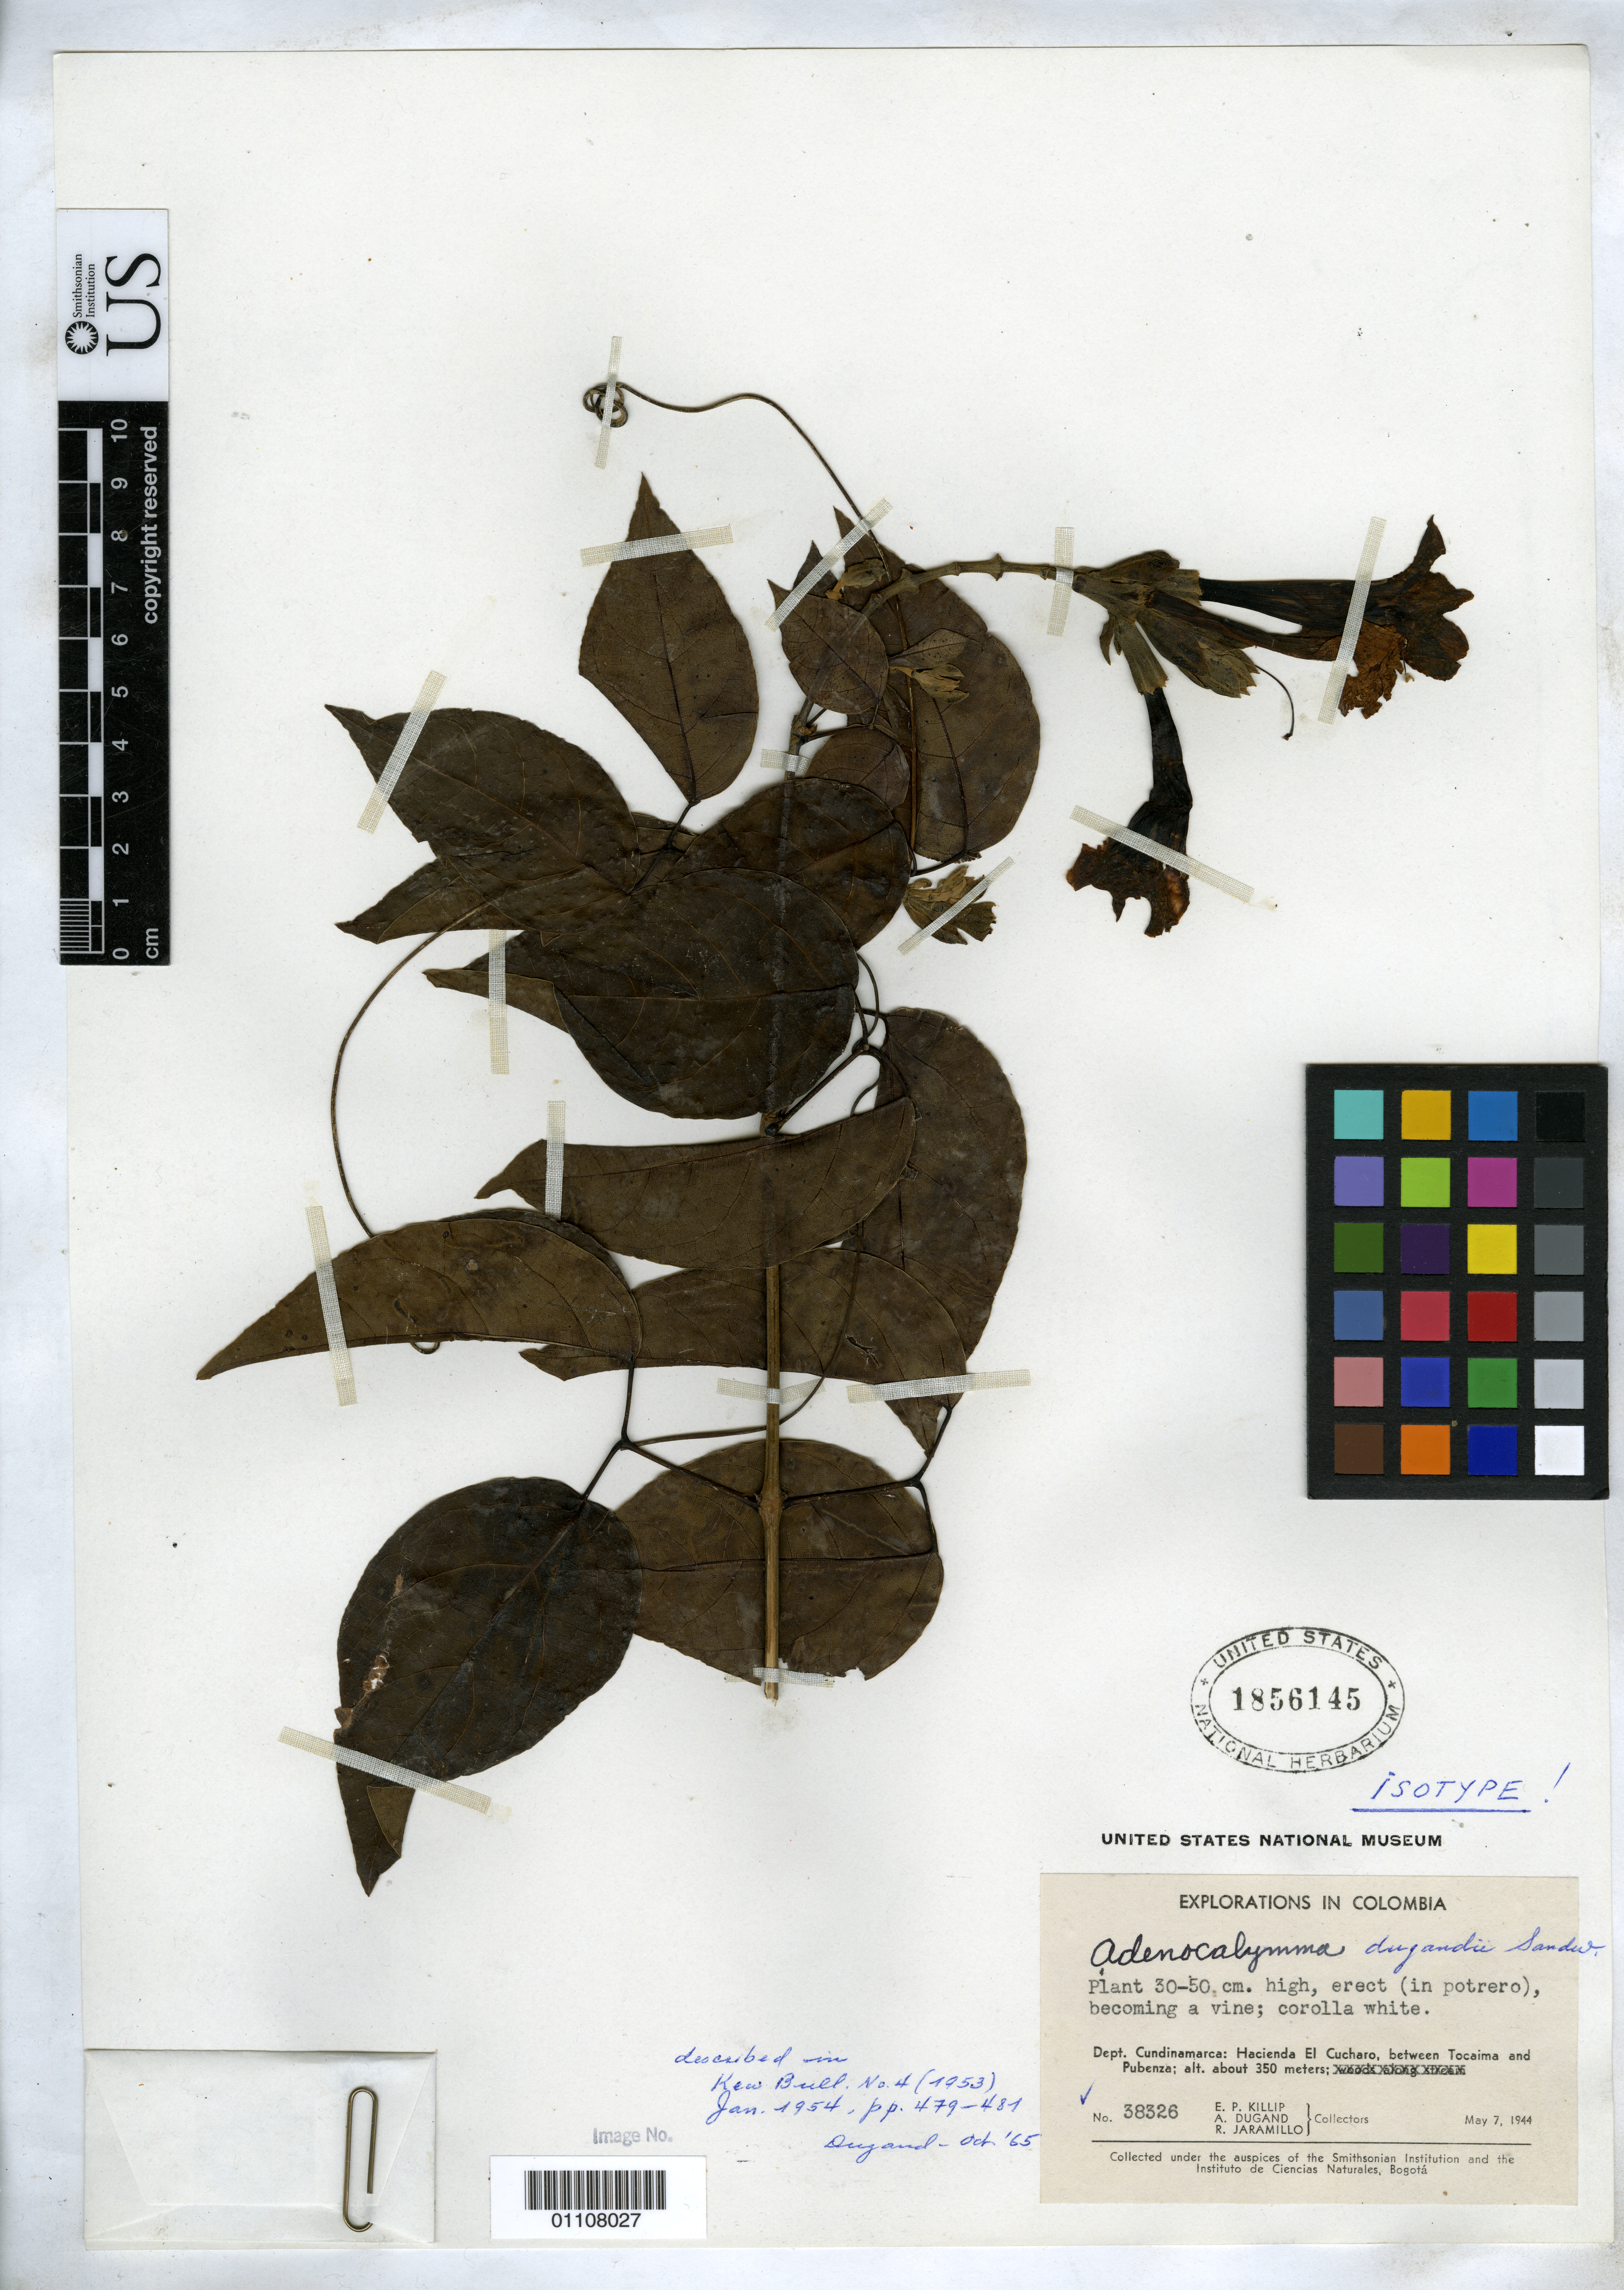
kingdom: Plantae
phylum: Tracheophyta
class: Magnoliopsida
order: Lamiales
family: Bignoniaceae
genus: Adenocalymma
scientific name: Adenocalymma dugandii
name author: Sandwith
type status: Isotype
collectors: E. P. Killip, A. Dugand & R. Jaramillo M.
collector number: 38326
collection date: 1944-05-07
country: Colombia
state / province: Cundinamarca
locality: Hacienda El Cucharo, between Tocaima and Pubenza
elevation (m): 350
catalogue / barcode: US 1856145